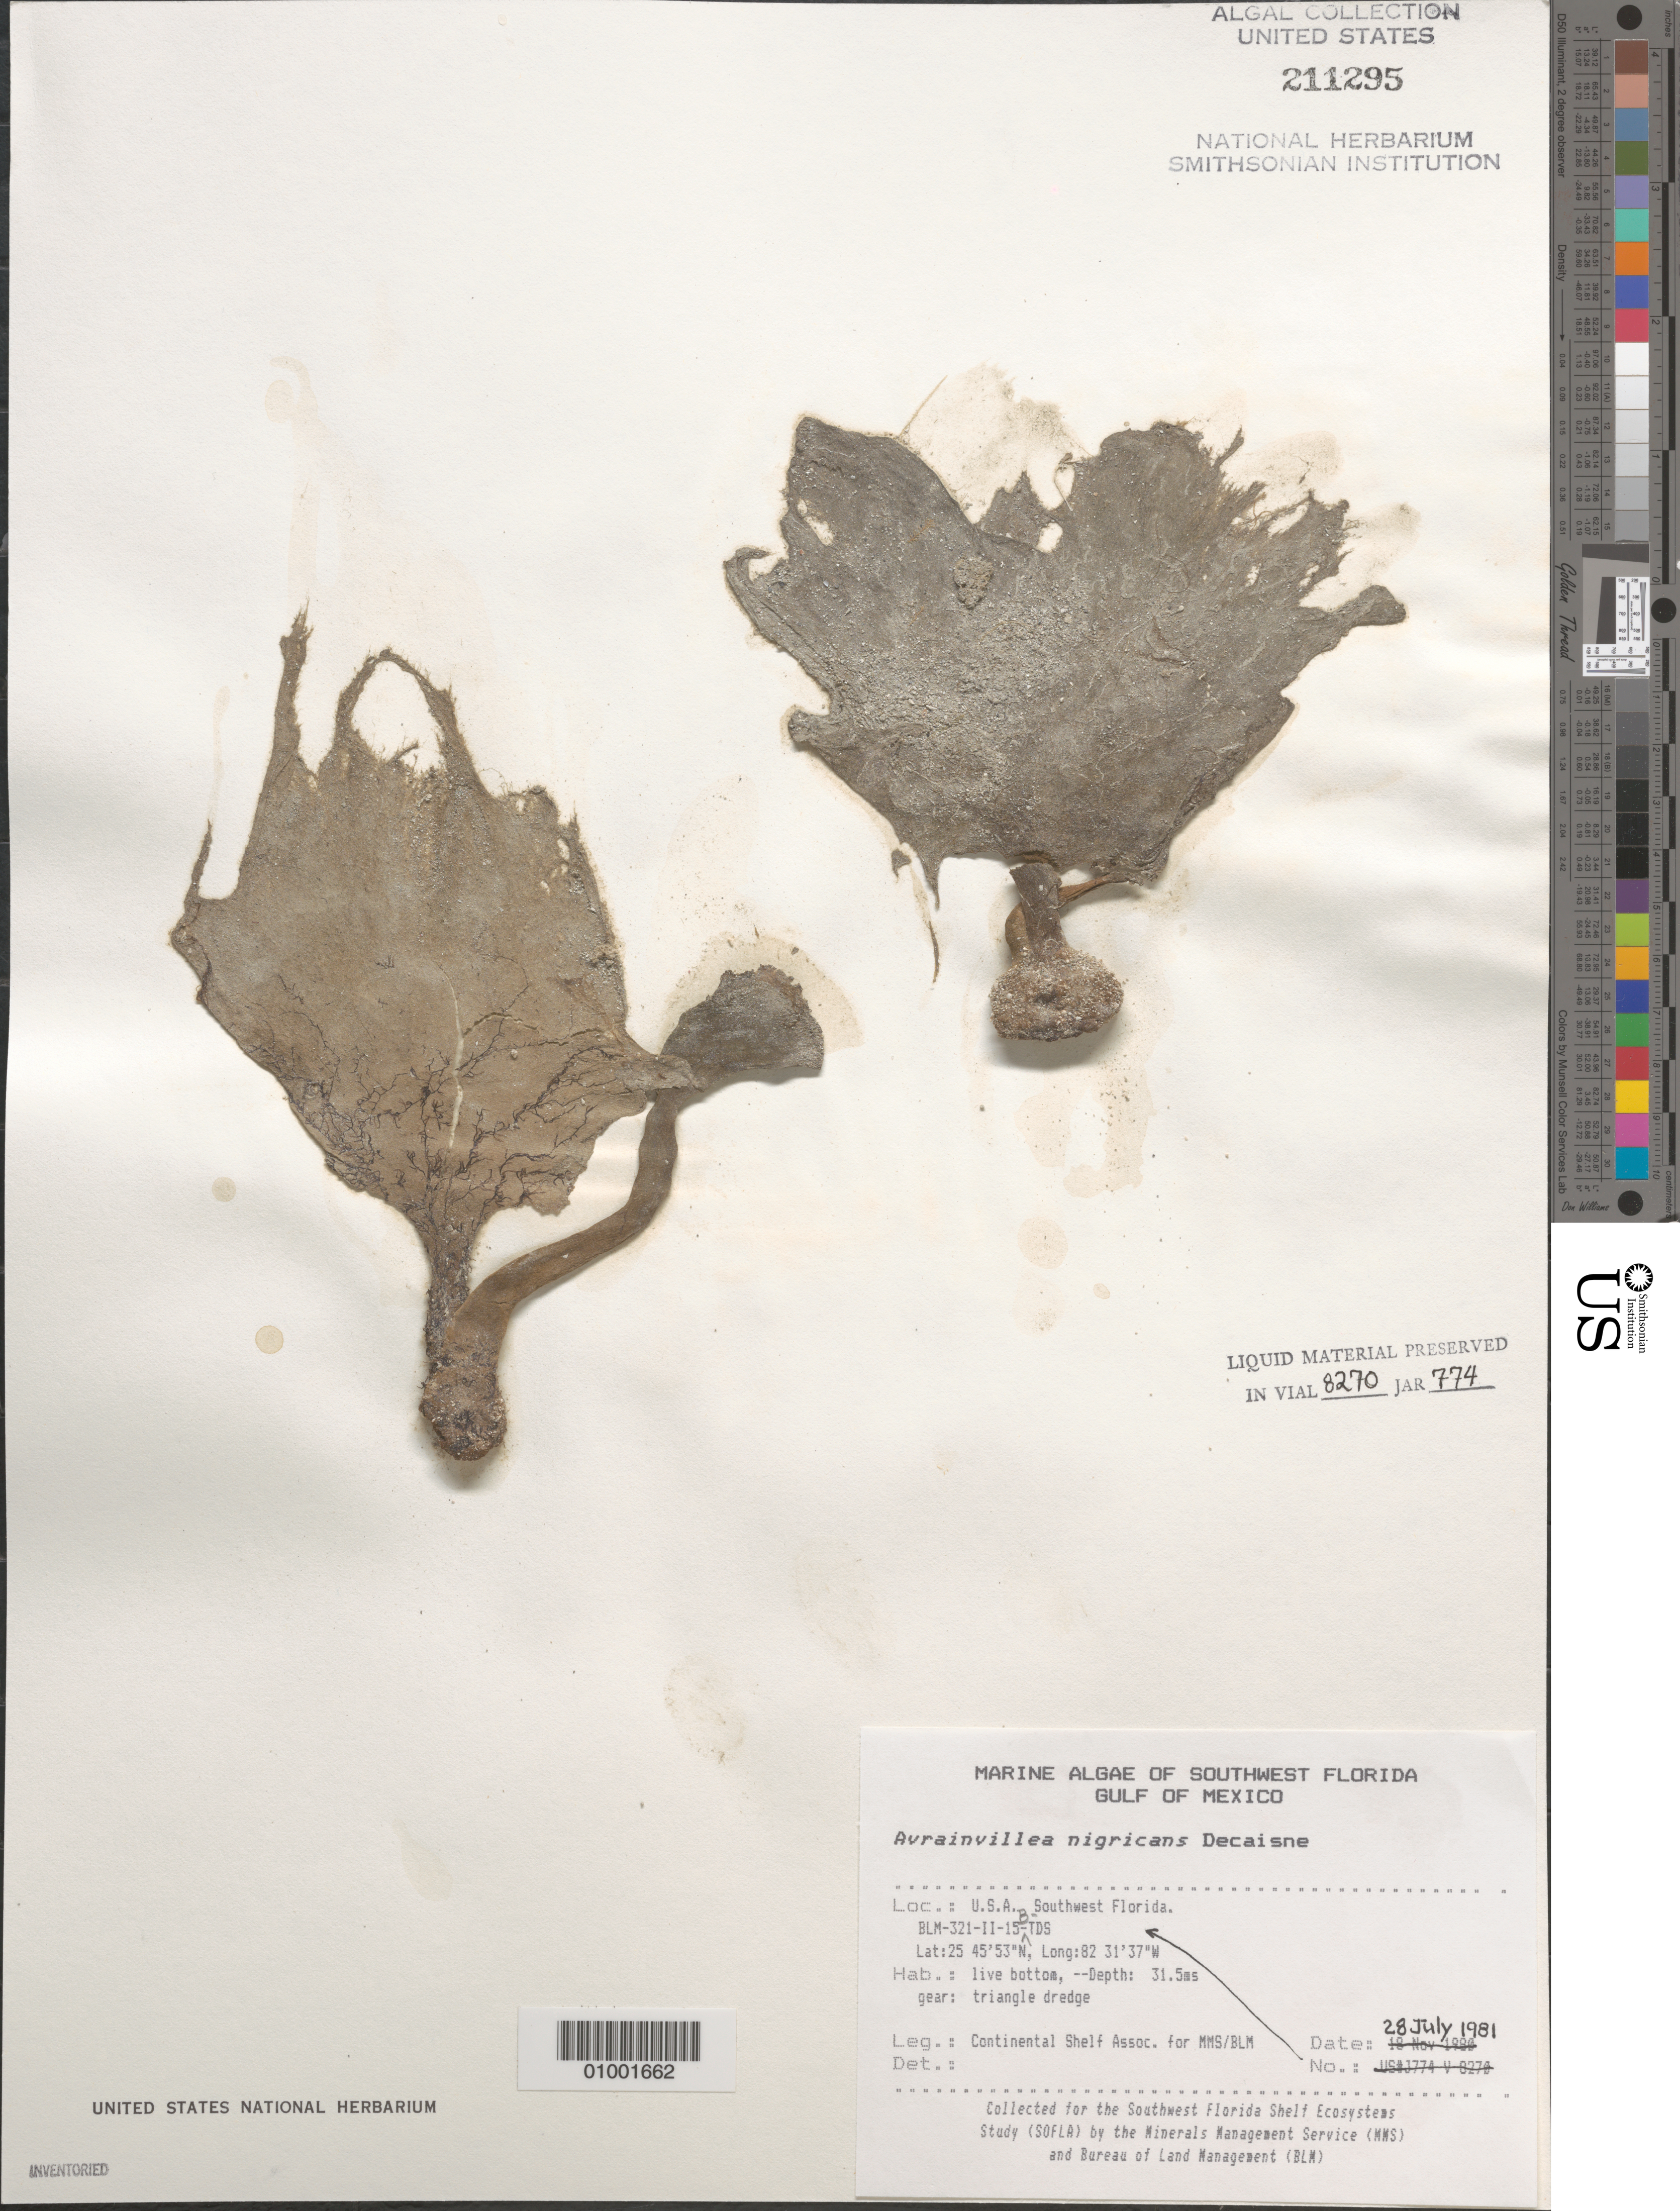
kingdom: Plantae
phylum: Chlorophyta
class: Ulvophyceae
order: Bryopsidales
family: Dichotomosiphonaceae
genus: Avrainvillea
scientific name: Avrainvillea nigricans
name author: Decne.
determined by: Blair, S. M.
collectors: Continental Shelf Associates for the MMS/BLM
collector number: BLM-321-II-15-B-TDS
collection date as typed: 28 Jul 1981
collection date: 1981-07-28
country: United States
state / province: Florida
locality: Gulf of Mexico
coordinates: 25 45'53"N, 82 31'37"W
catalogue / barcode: US 211295